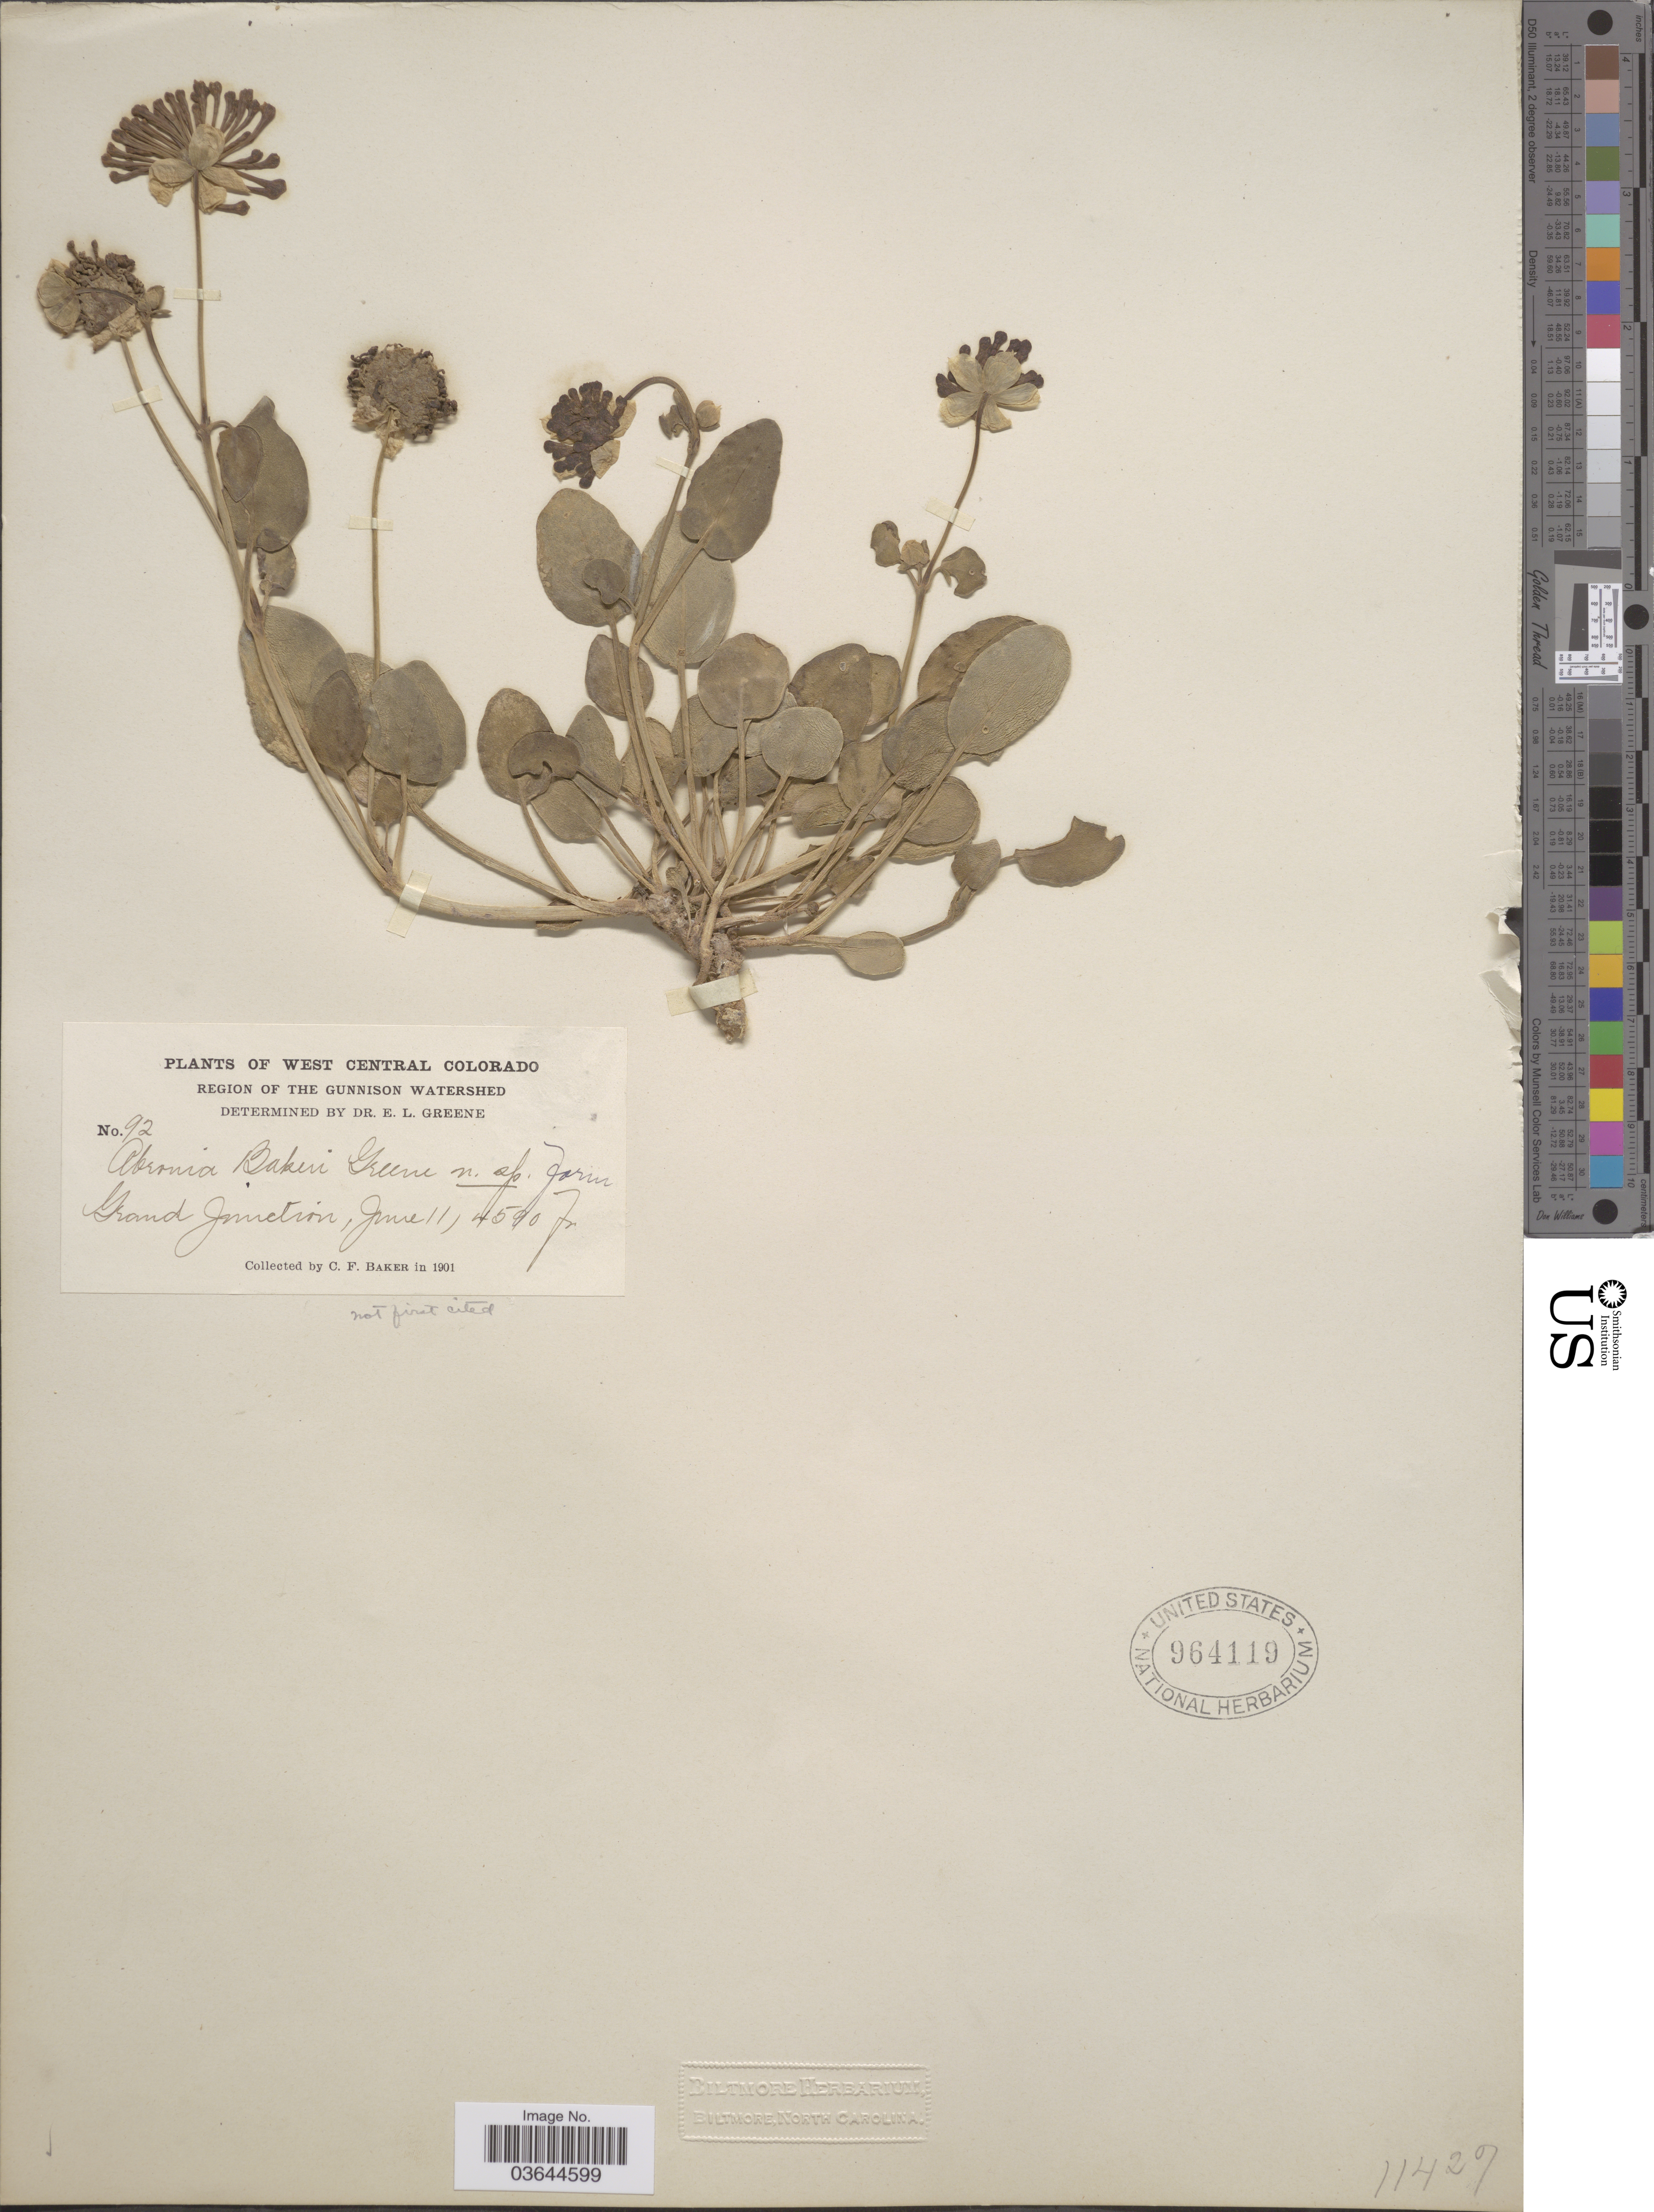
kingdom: Plantae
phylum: Tracheophyta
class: Magnoliopsida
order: Caryophyllales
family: Nyctaginaceae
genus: Abronia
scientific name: Abronia elliptica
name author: A. Nelson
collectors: C. F. Baker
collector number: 92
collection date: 1901-06-11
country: United States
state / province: Colorado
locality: West Central Colorado. Region of The Gunnison Watershed. Grand Junction.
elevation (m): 1372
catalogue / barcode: US 964119